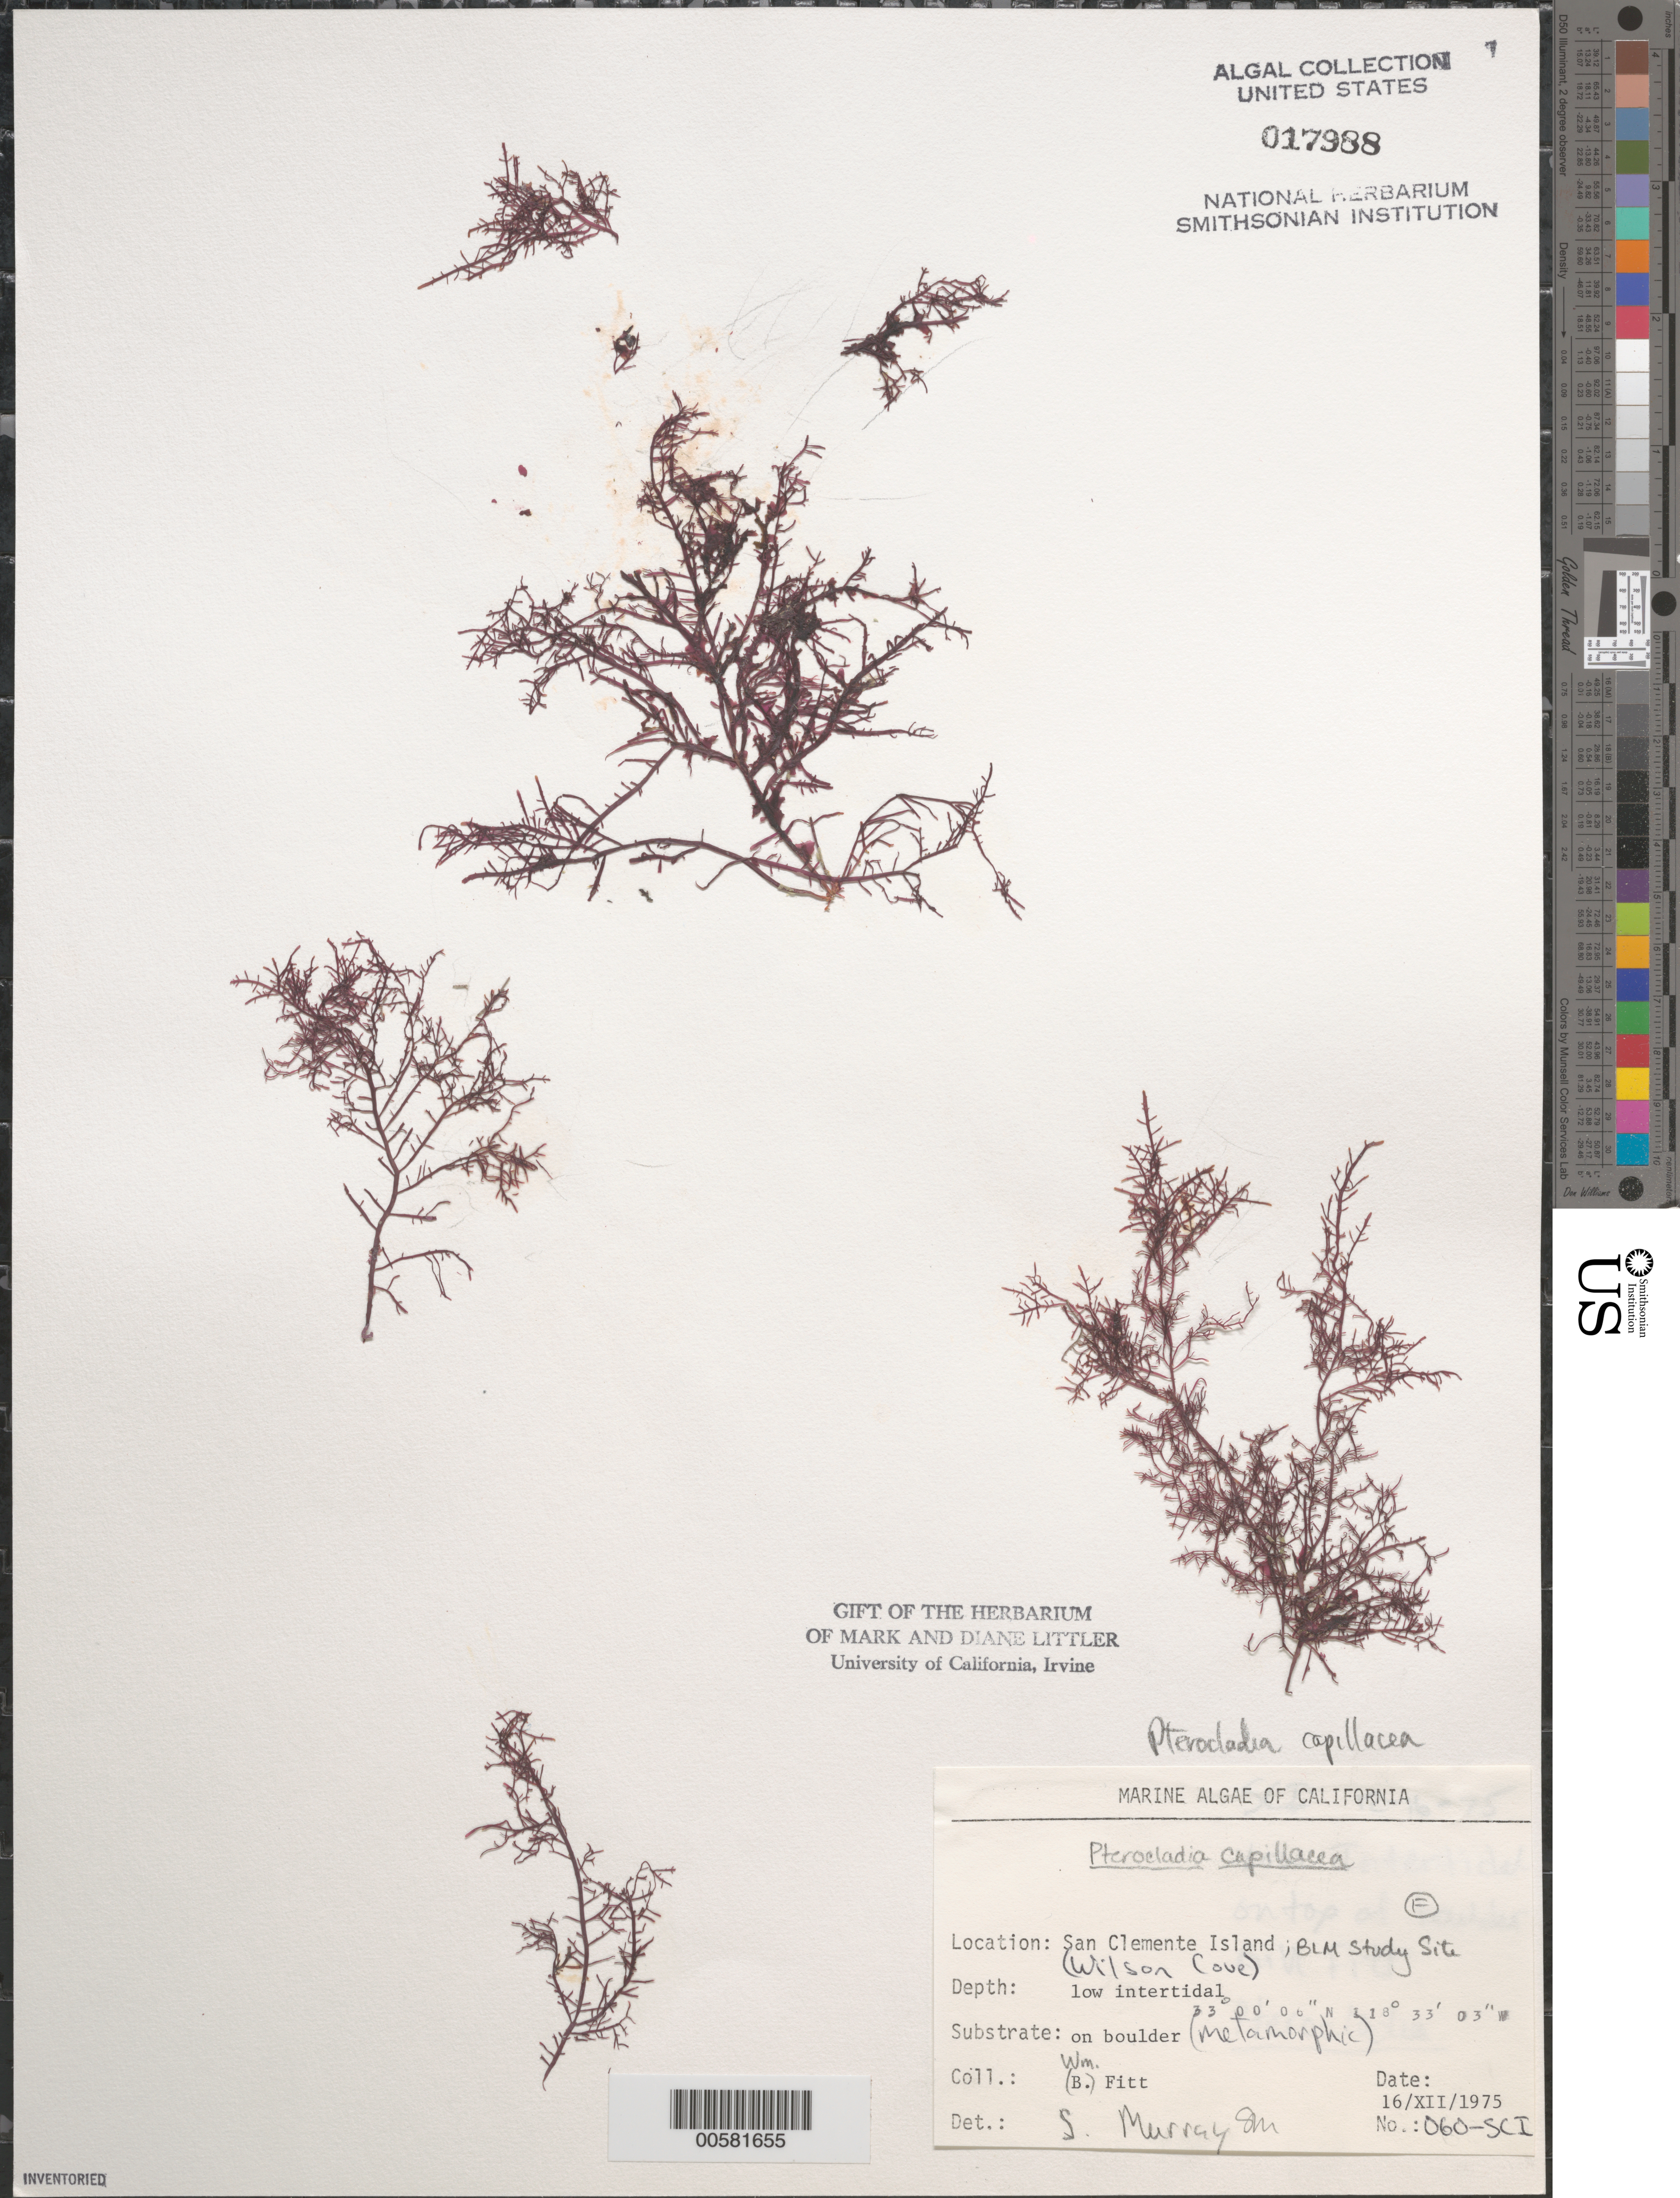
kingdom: Plantae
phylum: Rhodophyta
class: Florideophyceae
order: Gelidiales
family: Pterocladiaceae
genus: Pterocladiella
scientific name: Pterocladiella capillacea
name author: (S.G. Gmel.) Santelices & Hommers.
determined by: Algae name updating Project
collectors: W. Fitt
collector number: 060-sci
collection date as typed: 16 Dec 1975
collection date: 1975-12-16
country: United States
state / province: California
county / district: Los Angeles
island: San Clemente Island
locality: Wilson Cove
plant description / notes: BLM-SOCALBIGHT Rocky Intertidal Survey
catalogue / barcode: US 17988